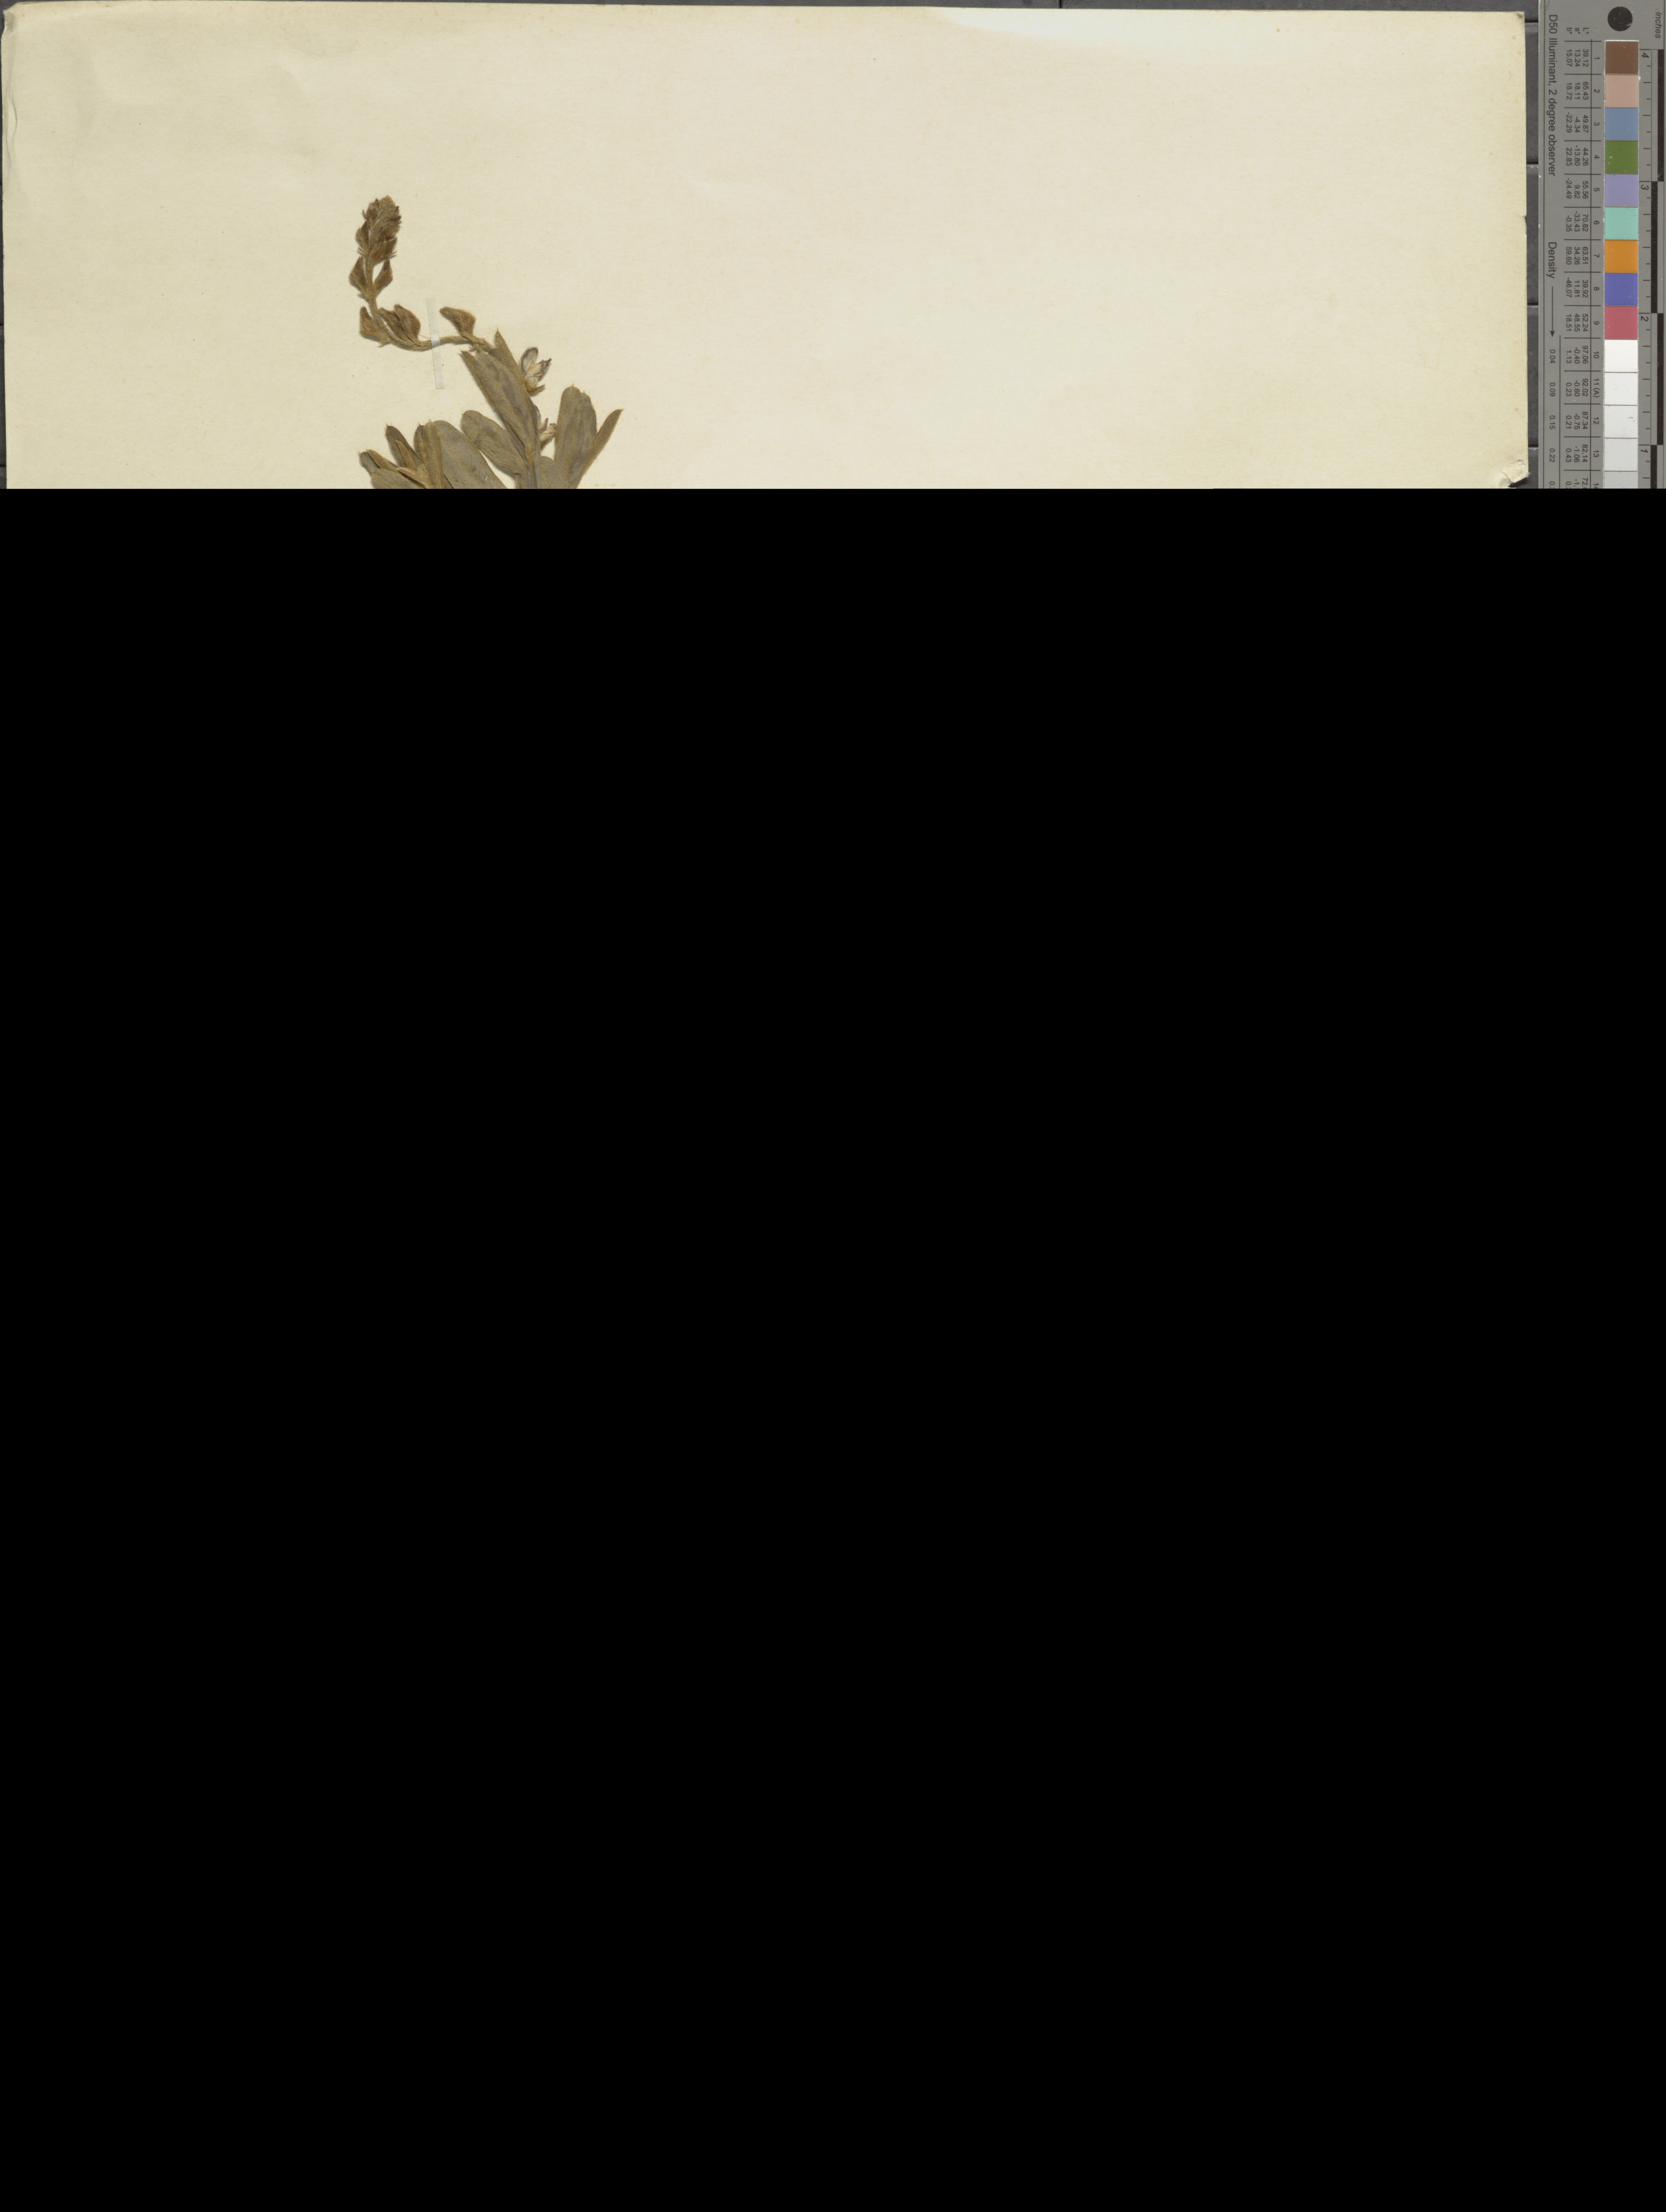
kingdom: Plantae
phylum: Tracheophyta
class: Magnoliopsida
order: Fabales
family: Fabaceae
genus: Crotalaria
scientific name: Crotalaria linifolia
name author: L. f.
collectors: R. C. Ching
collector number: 5503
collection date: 1928-05-30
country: China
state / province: Guangxi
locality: Kwangsi Province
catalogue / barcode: US 1508468